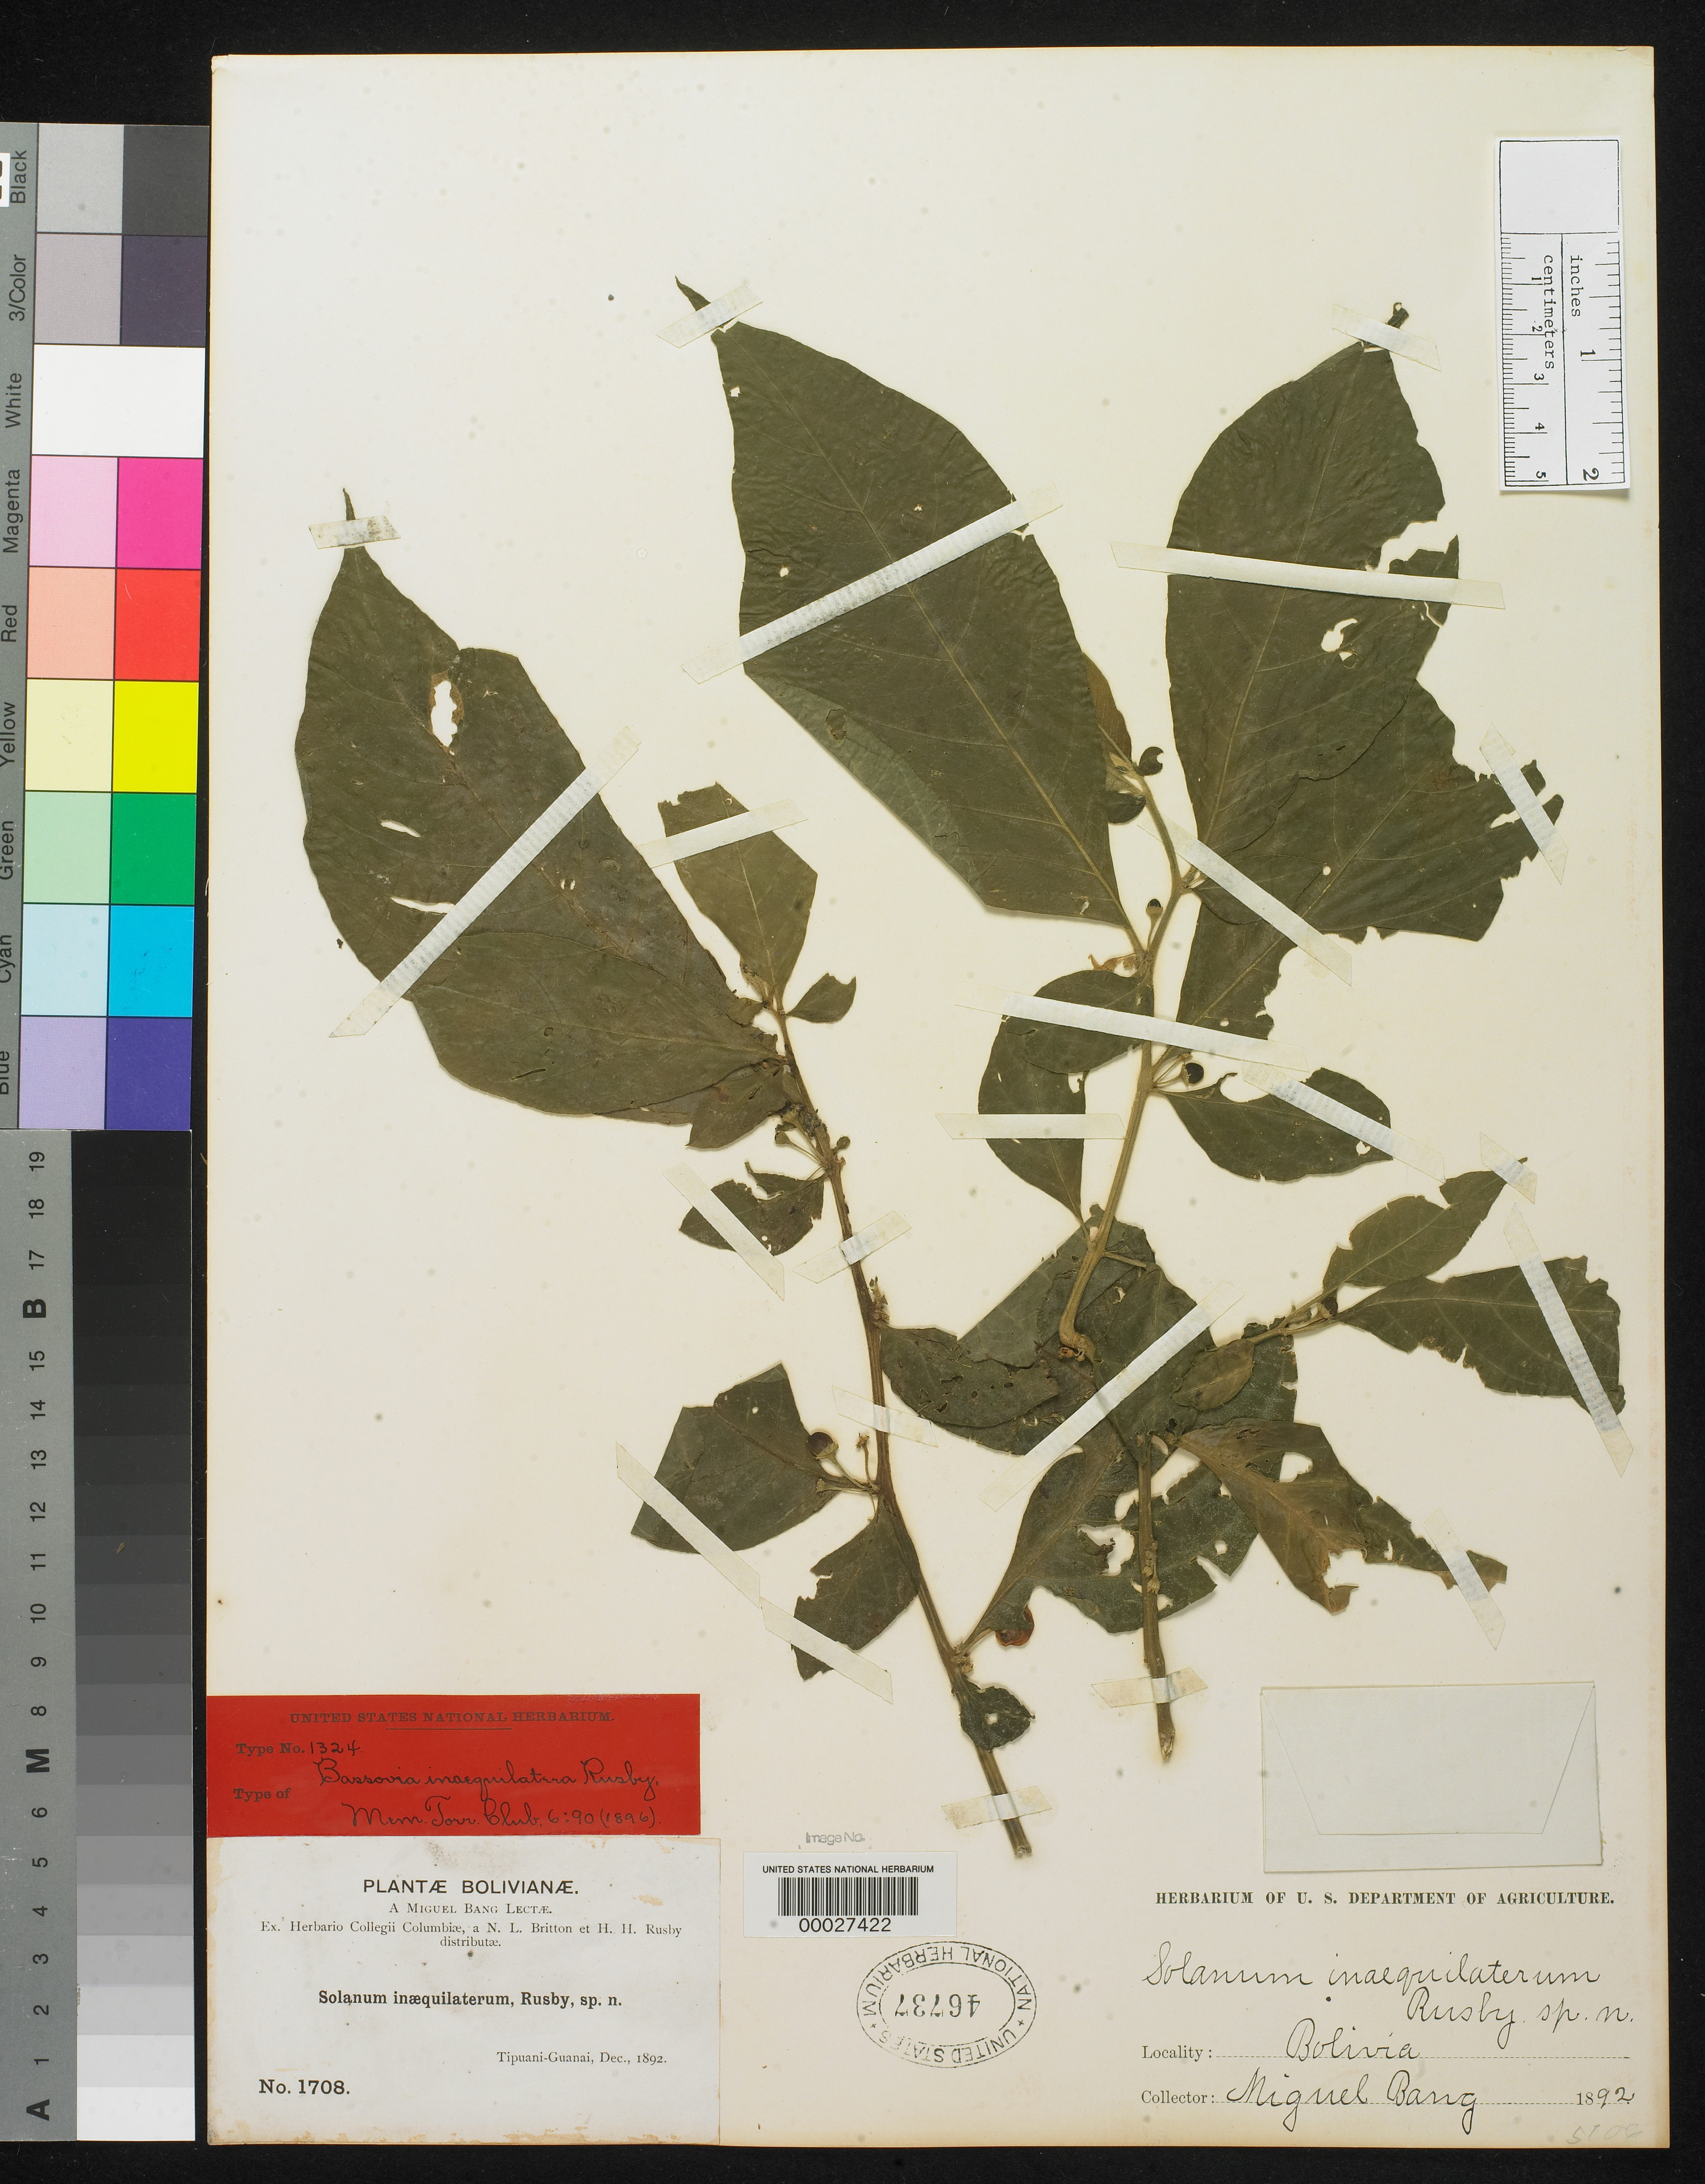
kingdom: Plantae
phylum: Tracheophyta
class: Magnoliopsida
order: Solanales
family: Solanaceae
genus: Bassovia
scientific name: Bassovia inaequilatera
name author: Rusby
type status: Type Collection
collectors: M. Bang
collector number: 1708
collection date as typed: Dec 1892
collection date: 1892-12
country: Bolivia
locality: Tipuani - Guanai.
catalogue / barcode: US 46737